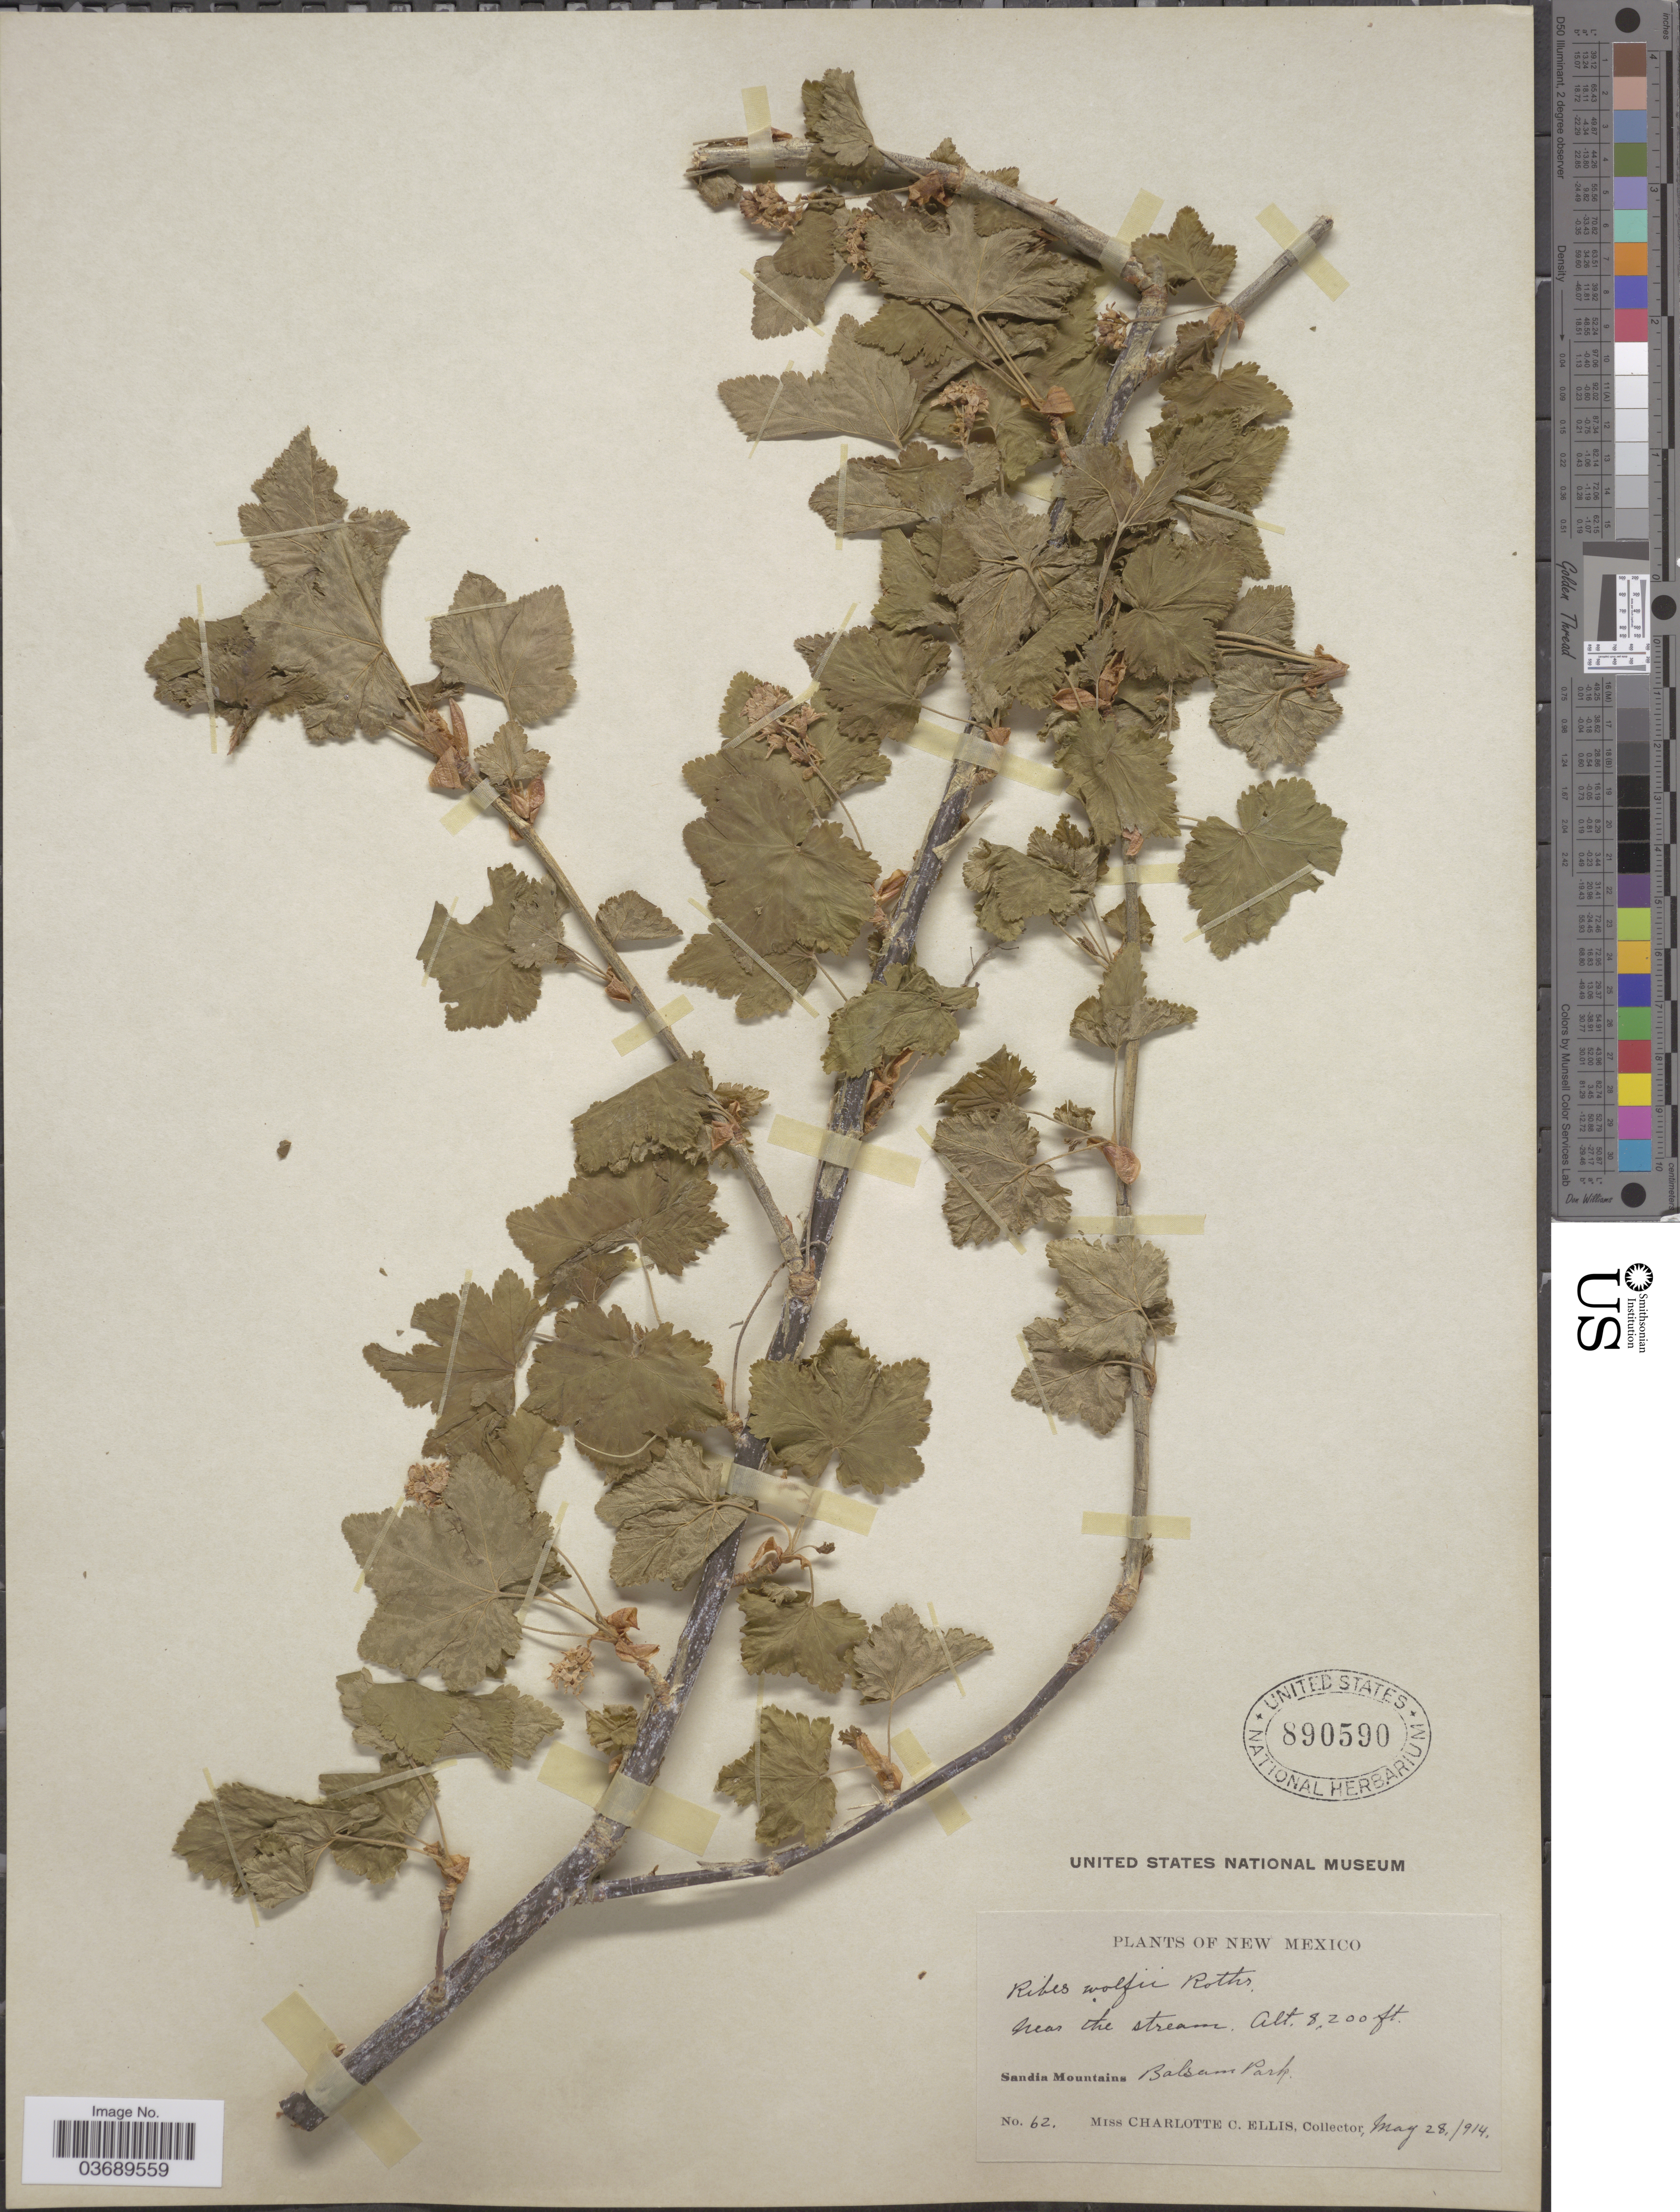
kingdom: Plantae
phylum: Tracheophyta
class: Magnoliopsida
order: Saxifragales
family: Grossulariaceae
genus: Ribes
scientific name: Ribes wolfii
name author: Rothr.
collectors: C. C. Ellis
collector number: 62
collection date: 1914-05-28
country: United States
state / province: New Mexico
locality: Near the stream. Sandia Mountains, Balsam Park.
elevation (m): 2499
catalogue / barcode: US 890590